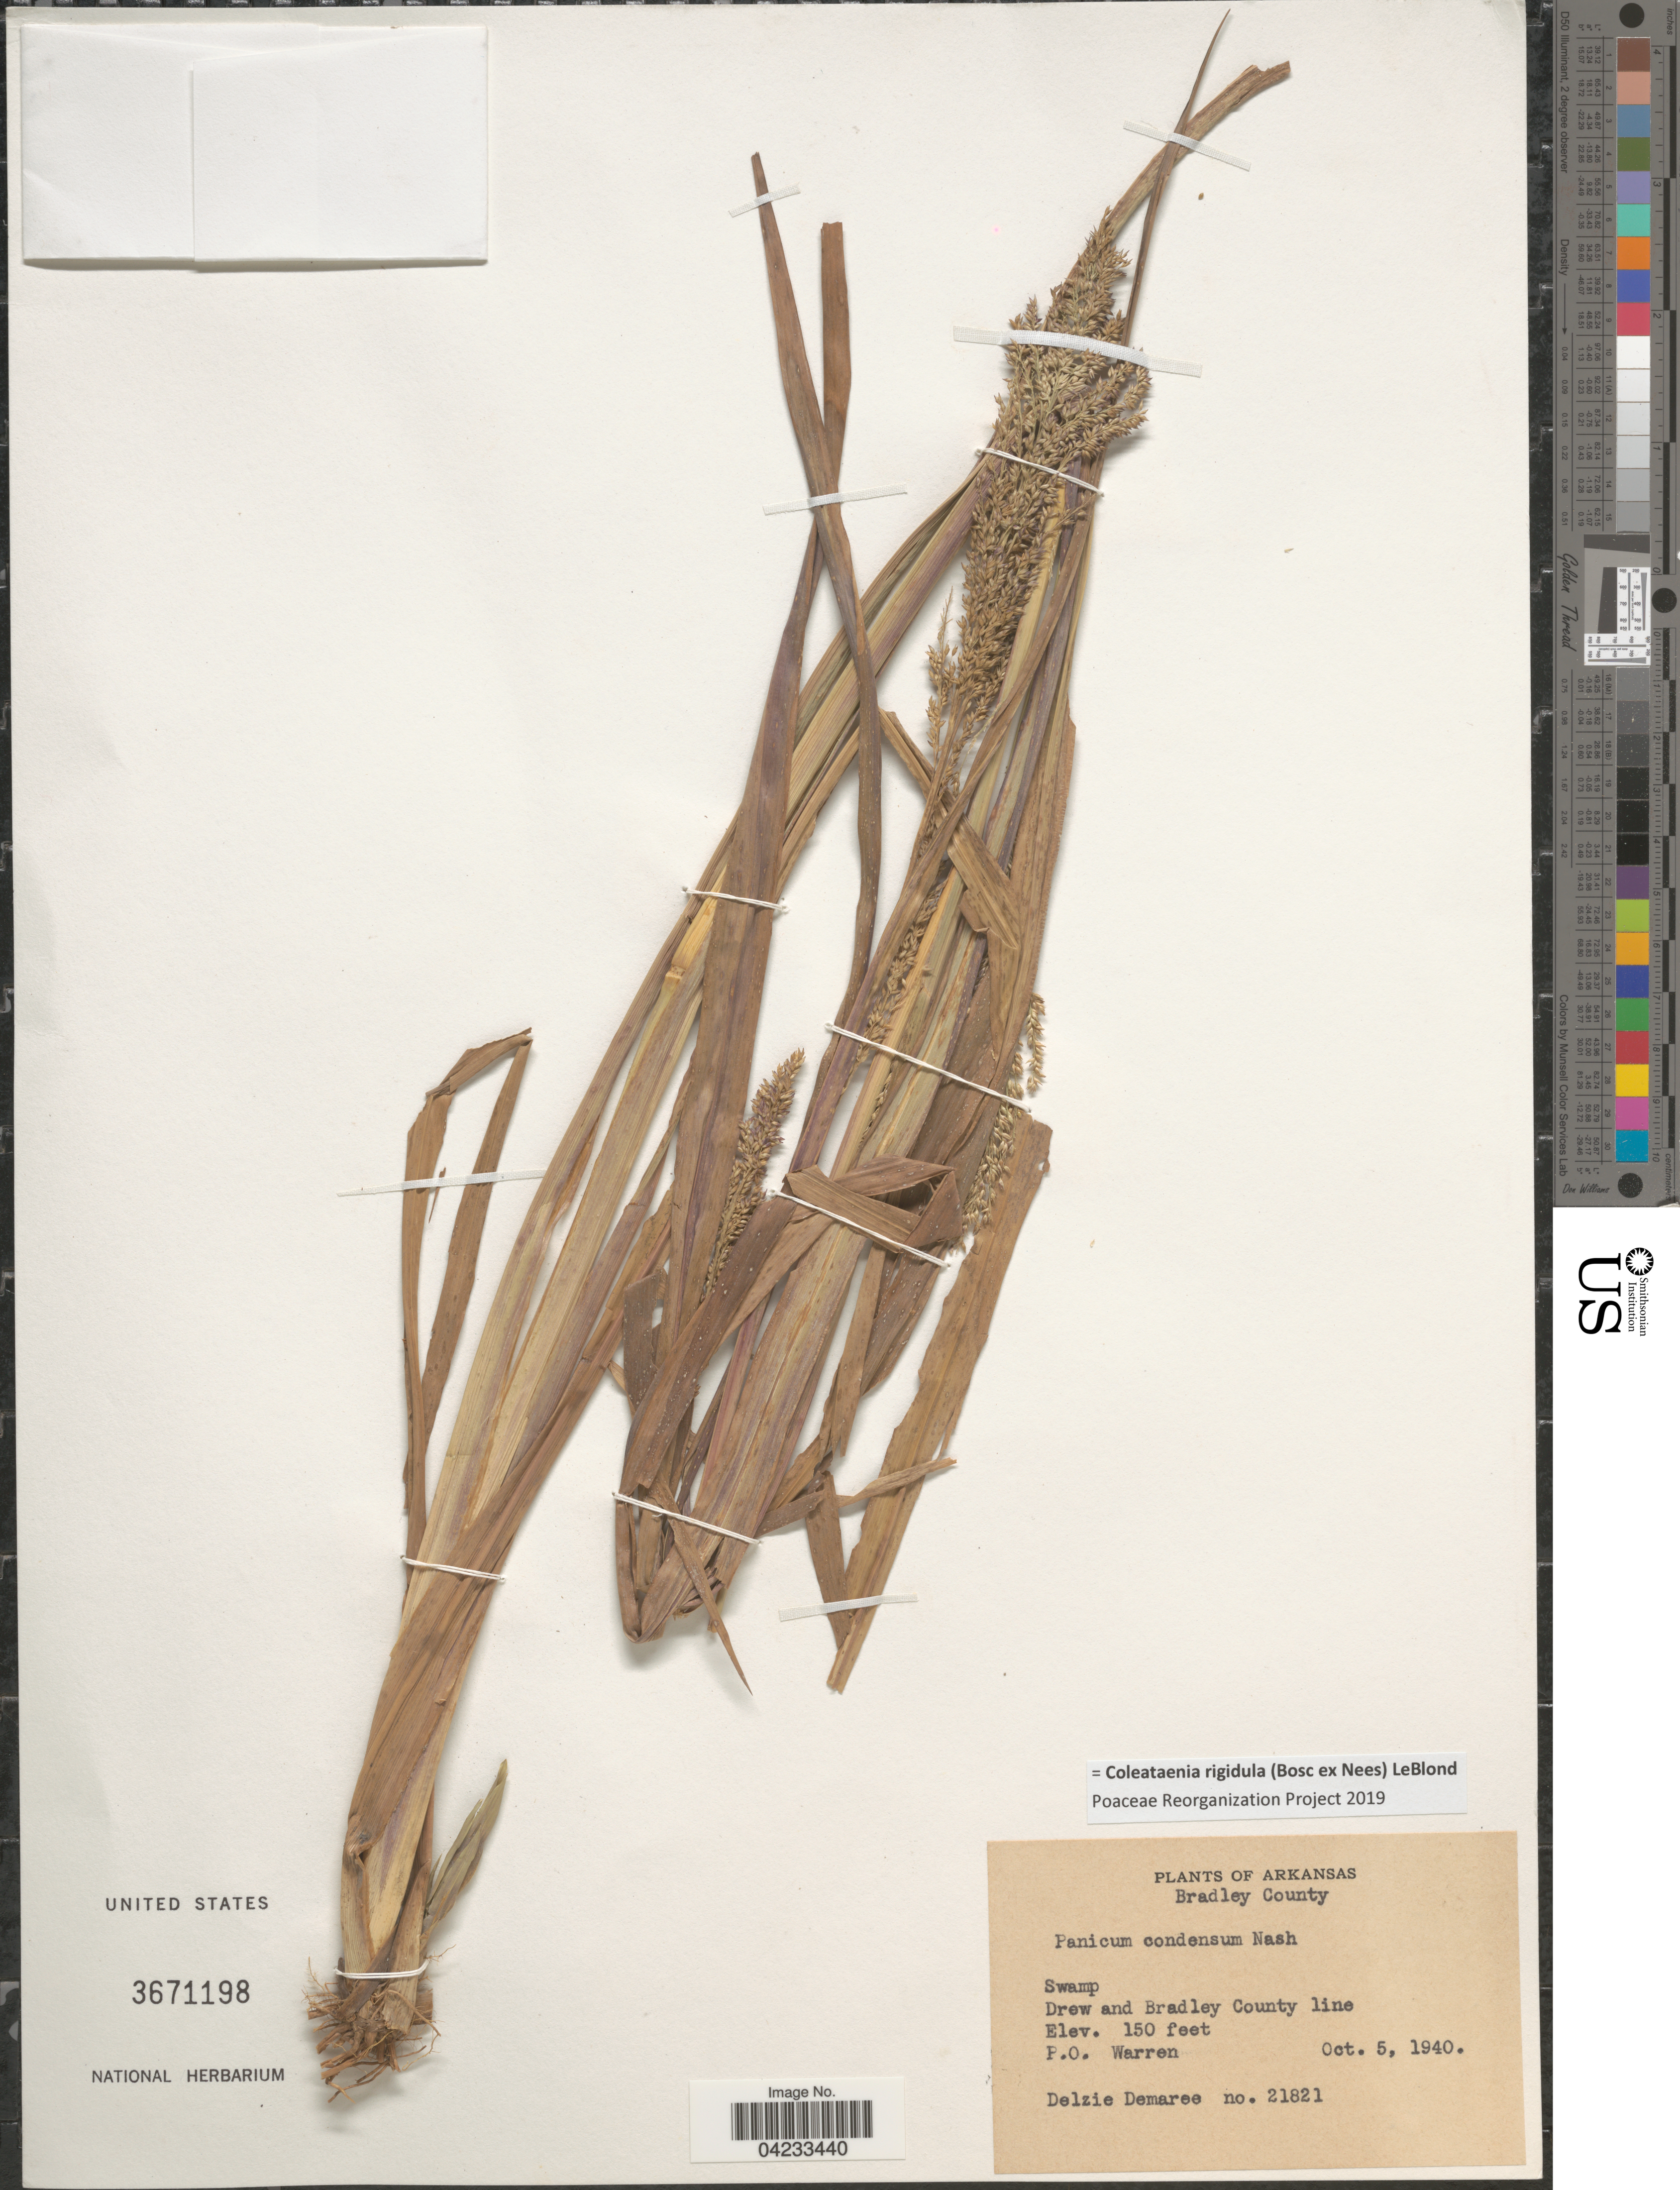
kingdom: Plantae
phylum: Tracheophyta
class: Liliopsida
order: Poales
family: Poaceae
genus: Coleataenia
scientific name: Coleataenia rigidula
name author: (Bosc ex Nees) LeBlond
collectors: D. Demaree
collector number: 21821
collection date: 1940-10-05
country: United States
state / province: Arkansas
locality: Bradley County. Drew and Bradley County line. P.O. Warren.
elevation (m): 46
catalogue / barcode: US 3671198